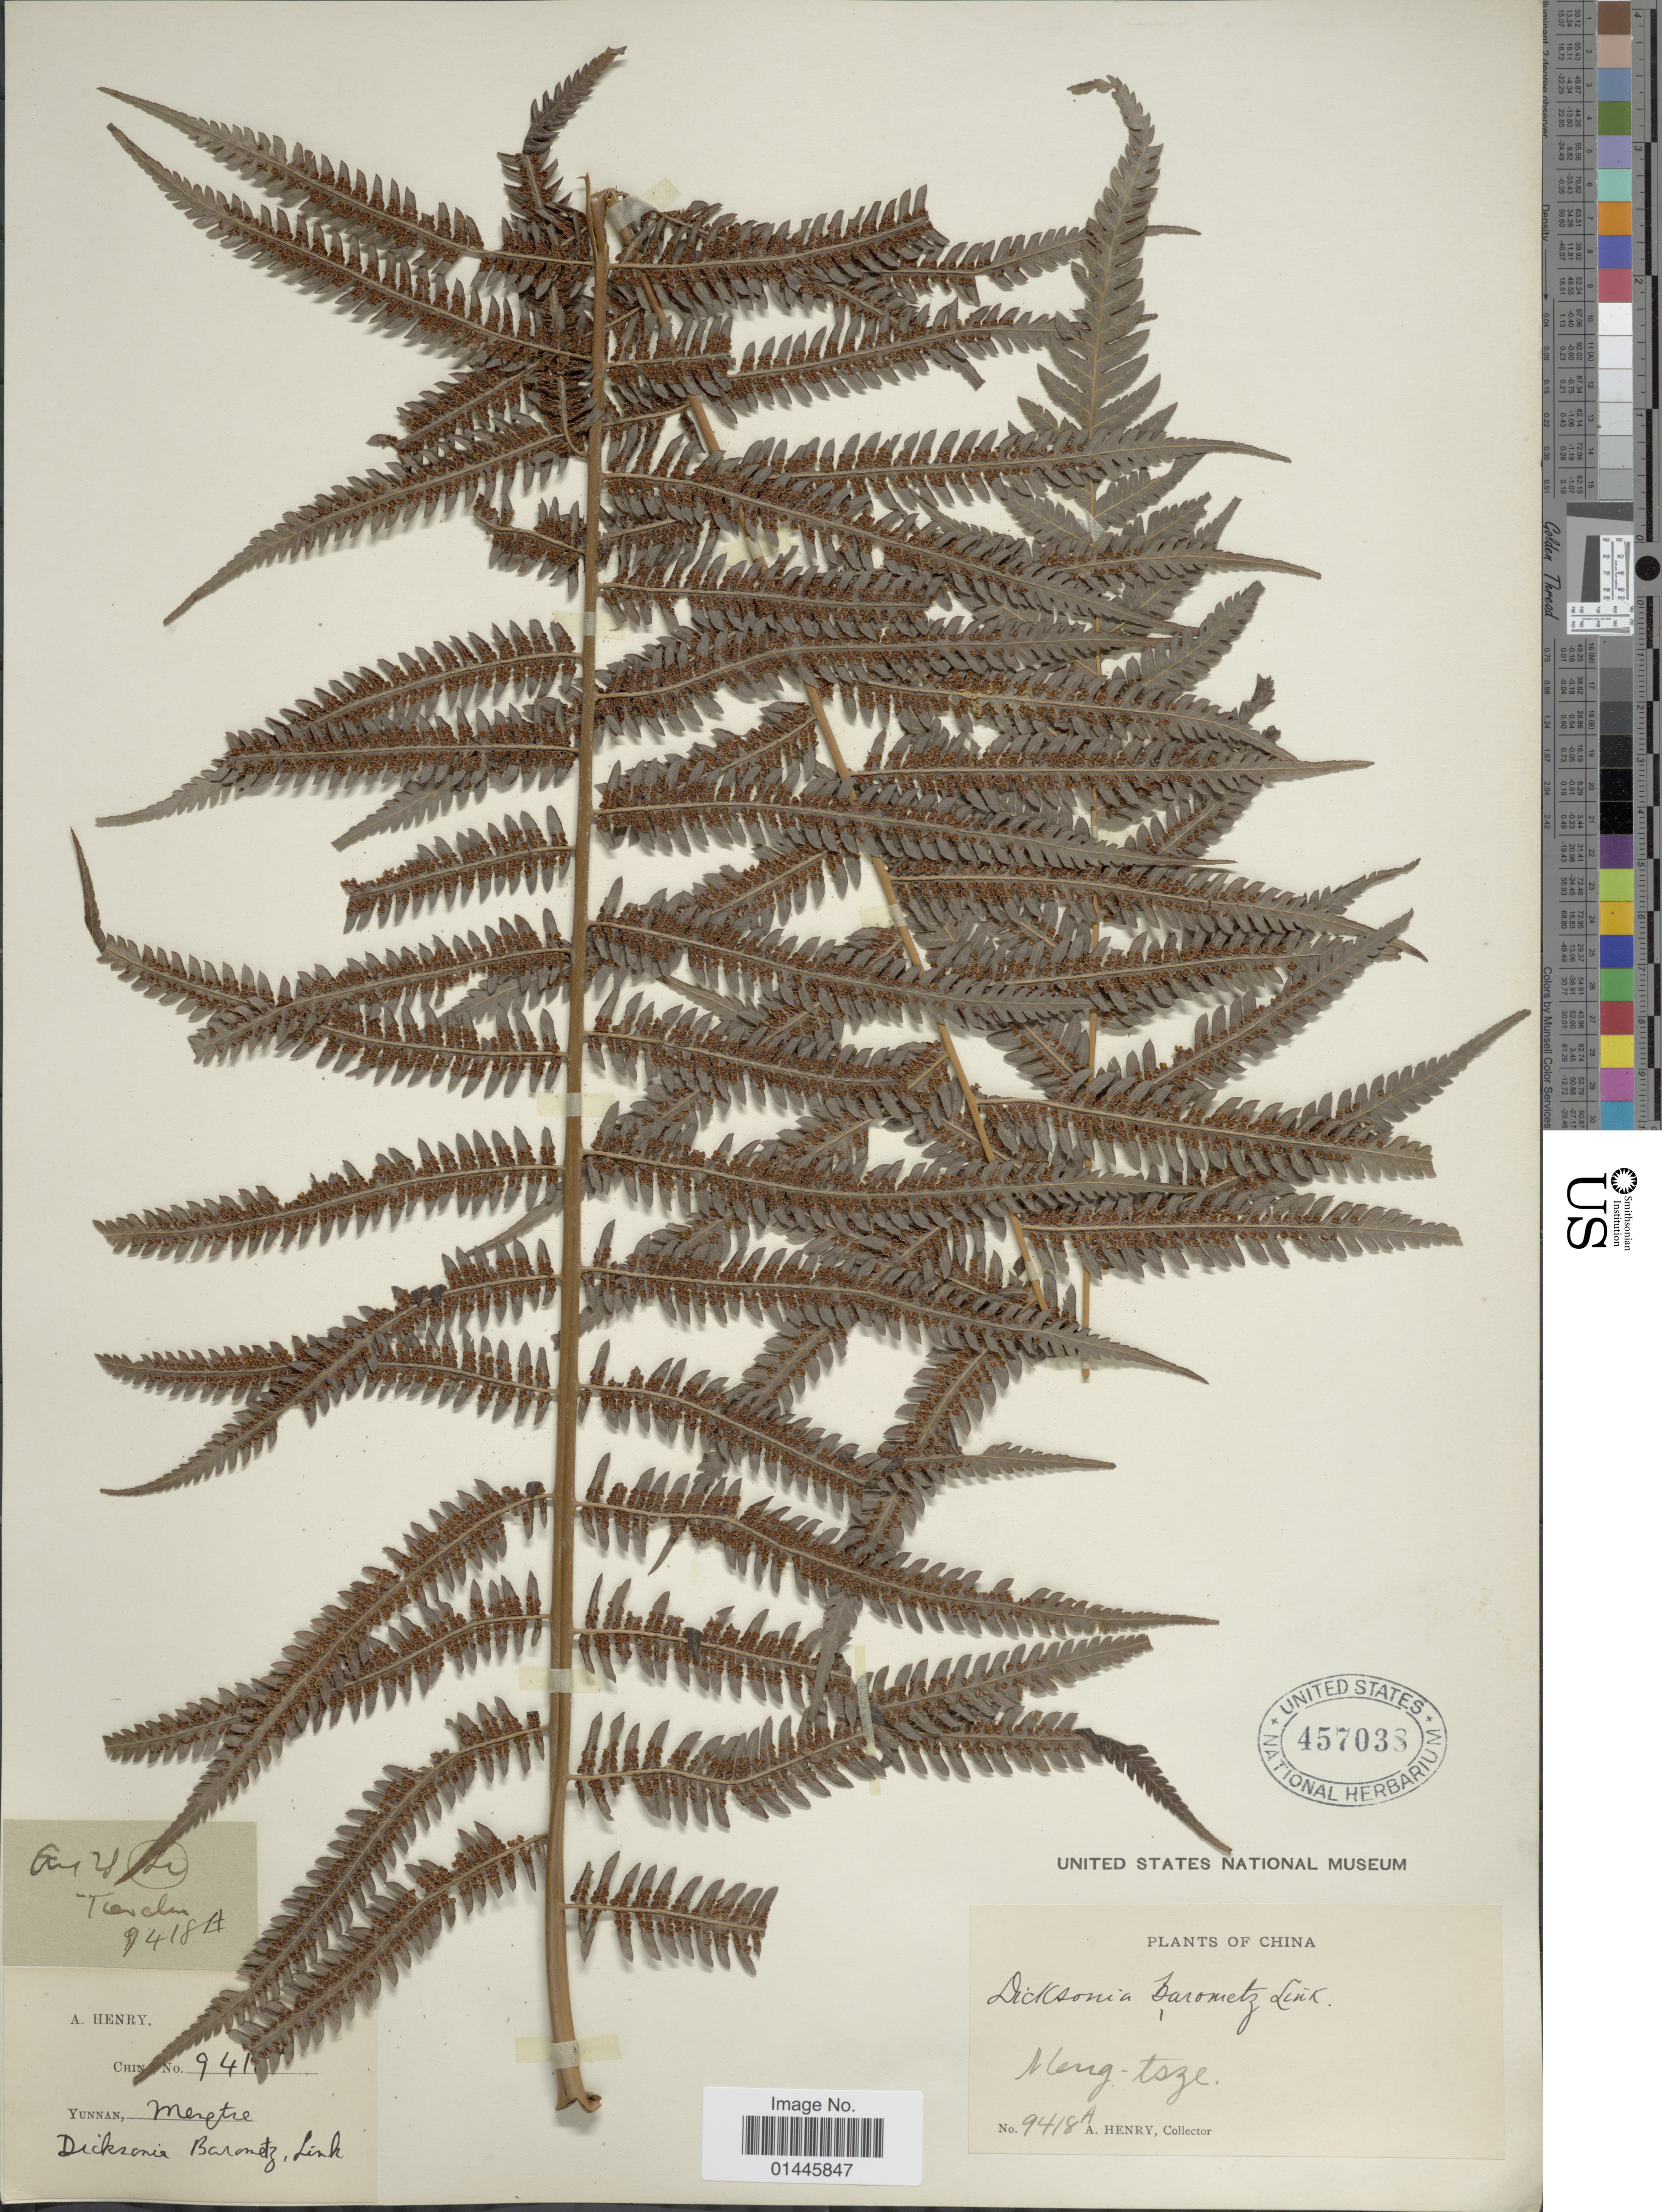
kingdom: Plantae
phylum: Tracheophyta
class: Polypodiopsida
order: Cyatheales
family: Cibotiaceae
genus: Cibotium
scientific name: Cibotium barometz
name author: (L.) J. Sm.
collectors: A. Henry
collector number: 9418 A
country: China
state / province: Yunnan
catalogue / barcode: US 457038